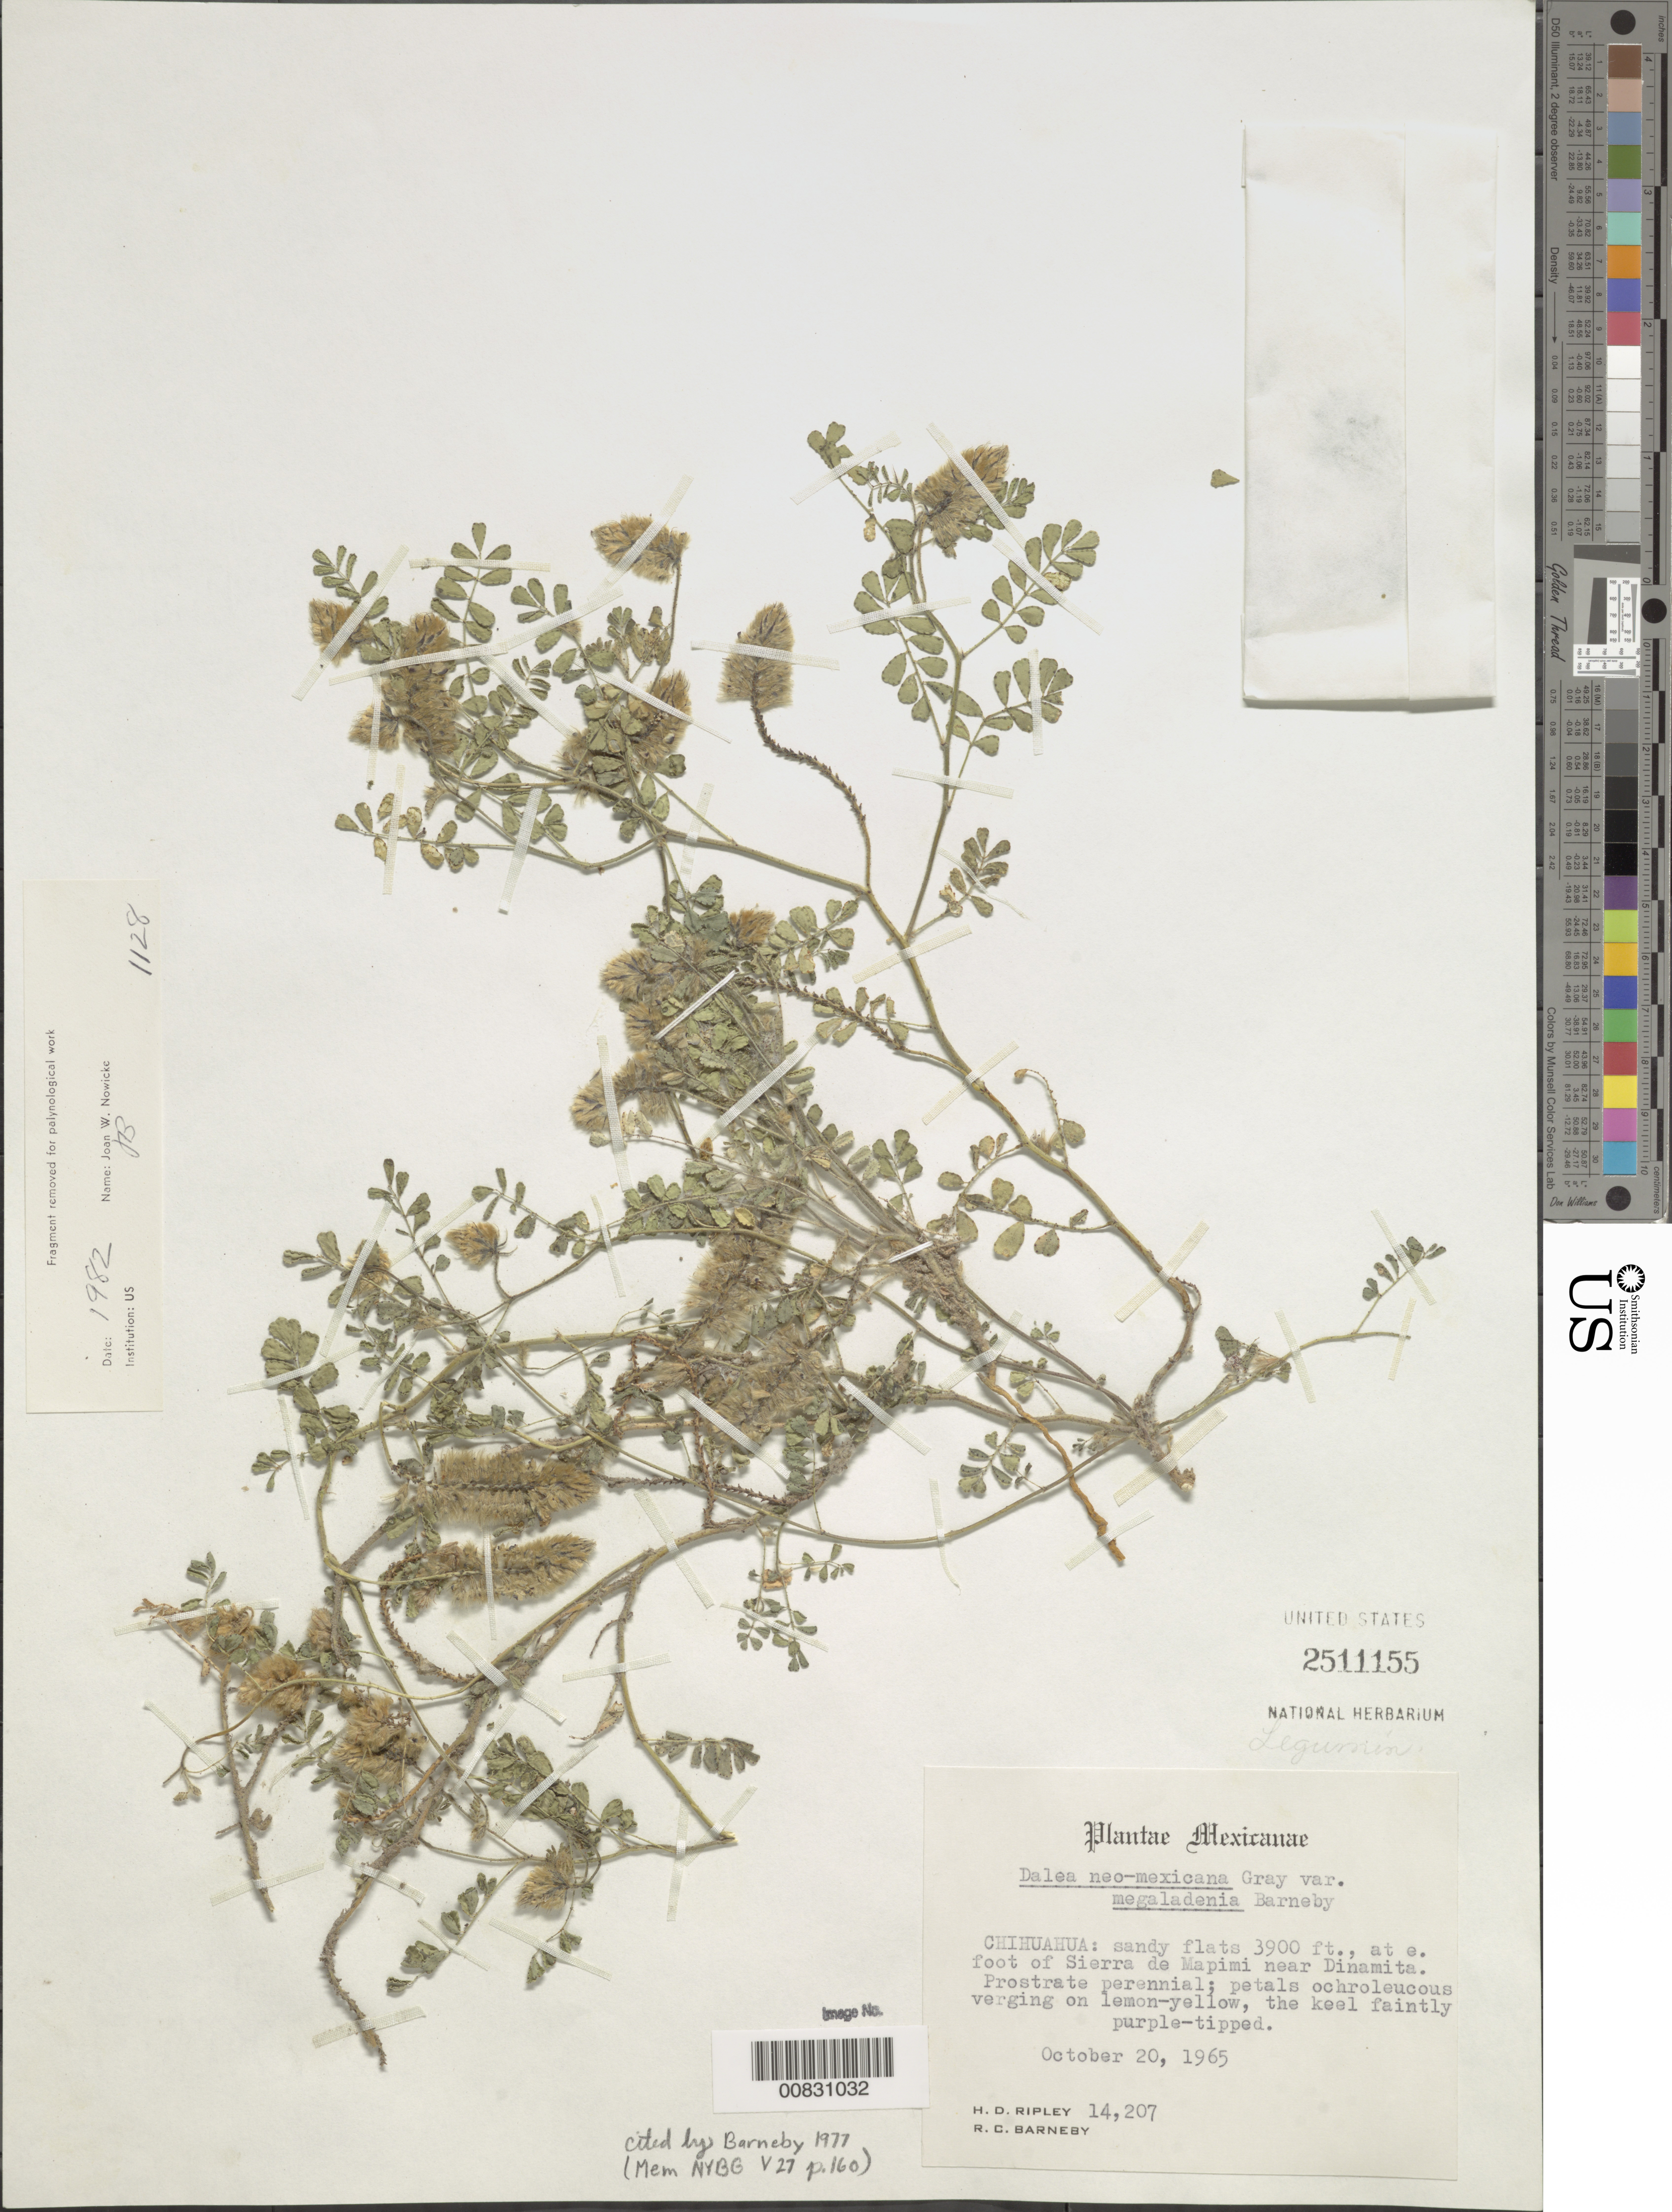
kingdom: Plantae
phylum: Tracheophyta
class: Magnoliopsida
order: Fabales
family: Fabaceae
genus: Dalea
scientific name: Dalea neomexicana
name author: (A. Gray) Cory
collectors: H. Ripley & R. C. Barneby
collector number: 14207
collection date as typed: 20 Oct 1965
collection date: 1965-10-20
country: Mexico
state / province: Chihuahua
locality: E. foot of Sierra de Mapimi near Dinamita.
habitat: Sandy flats.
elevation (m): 1189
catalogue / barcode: US 2511155